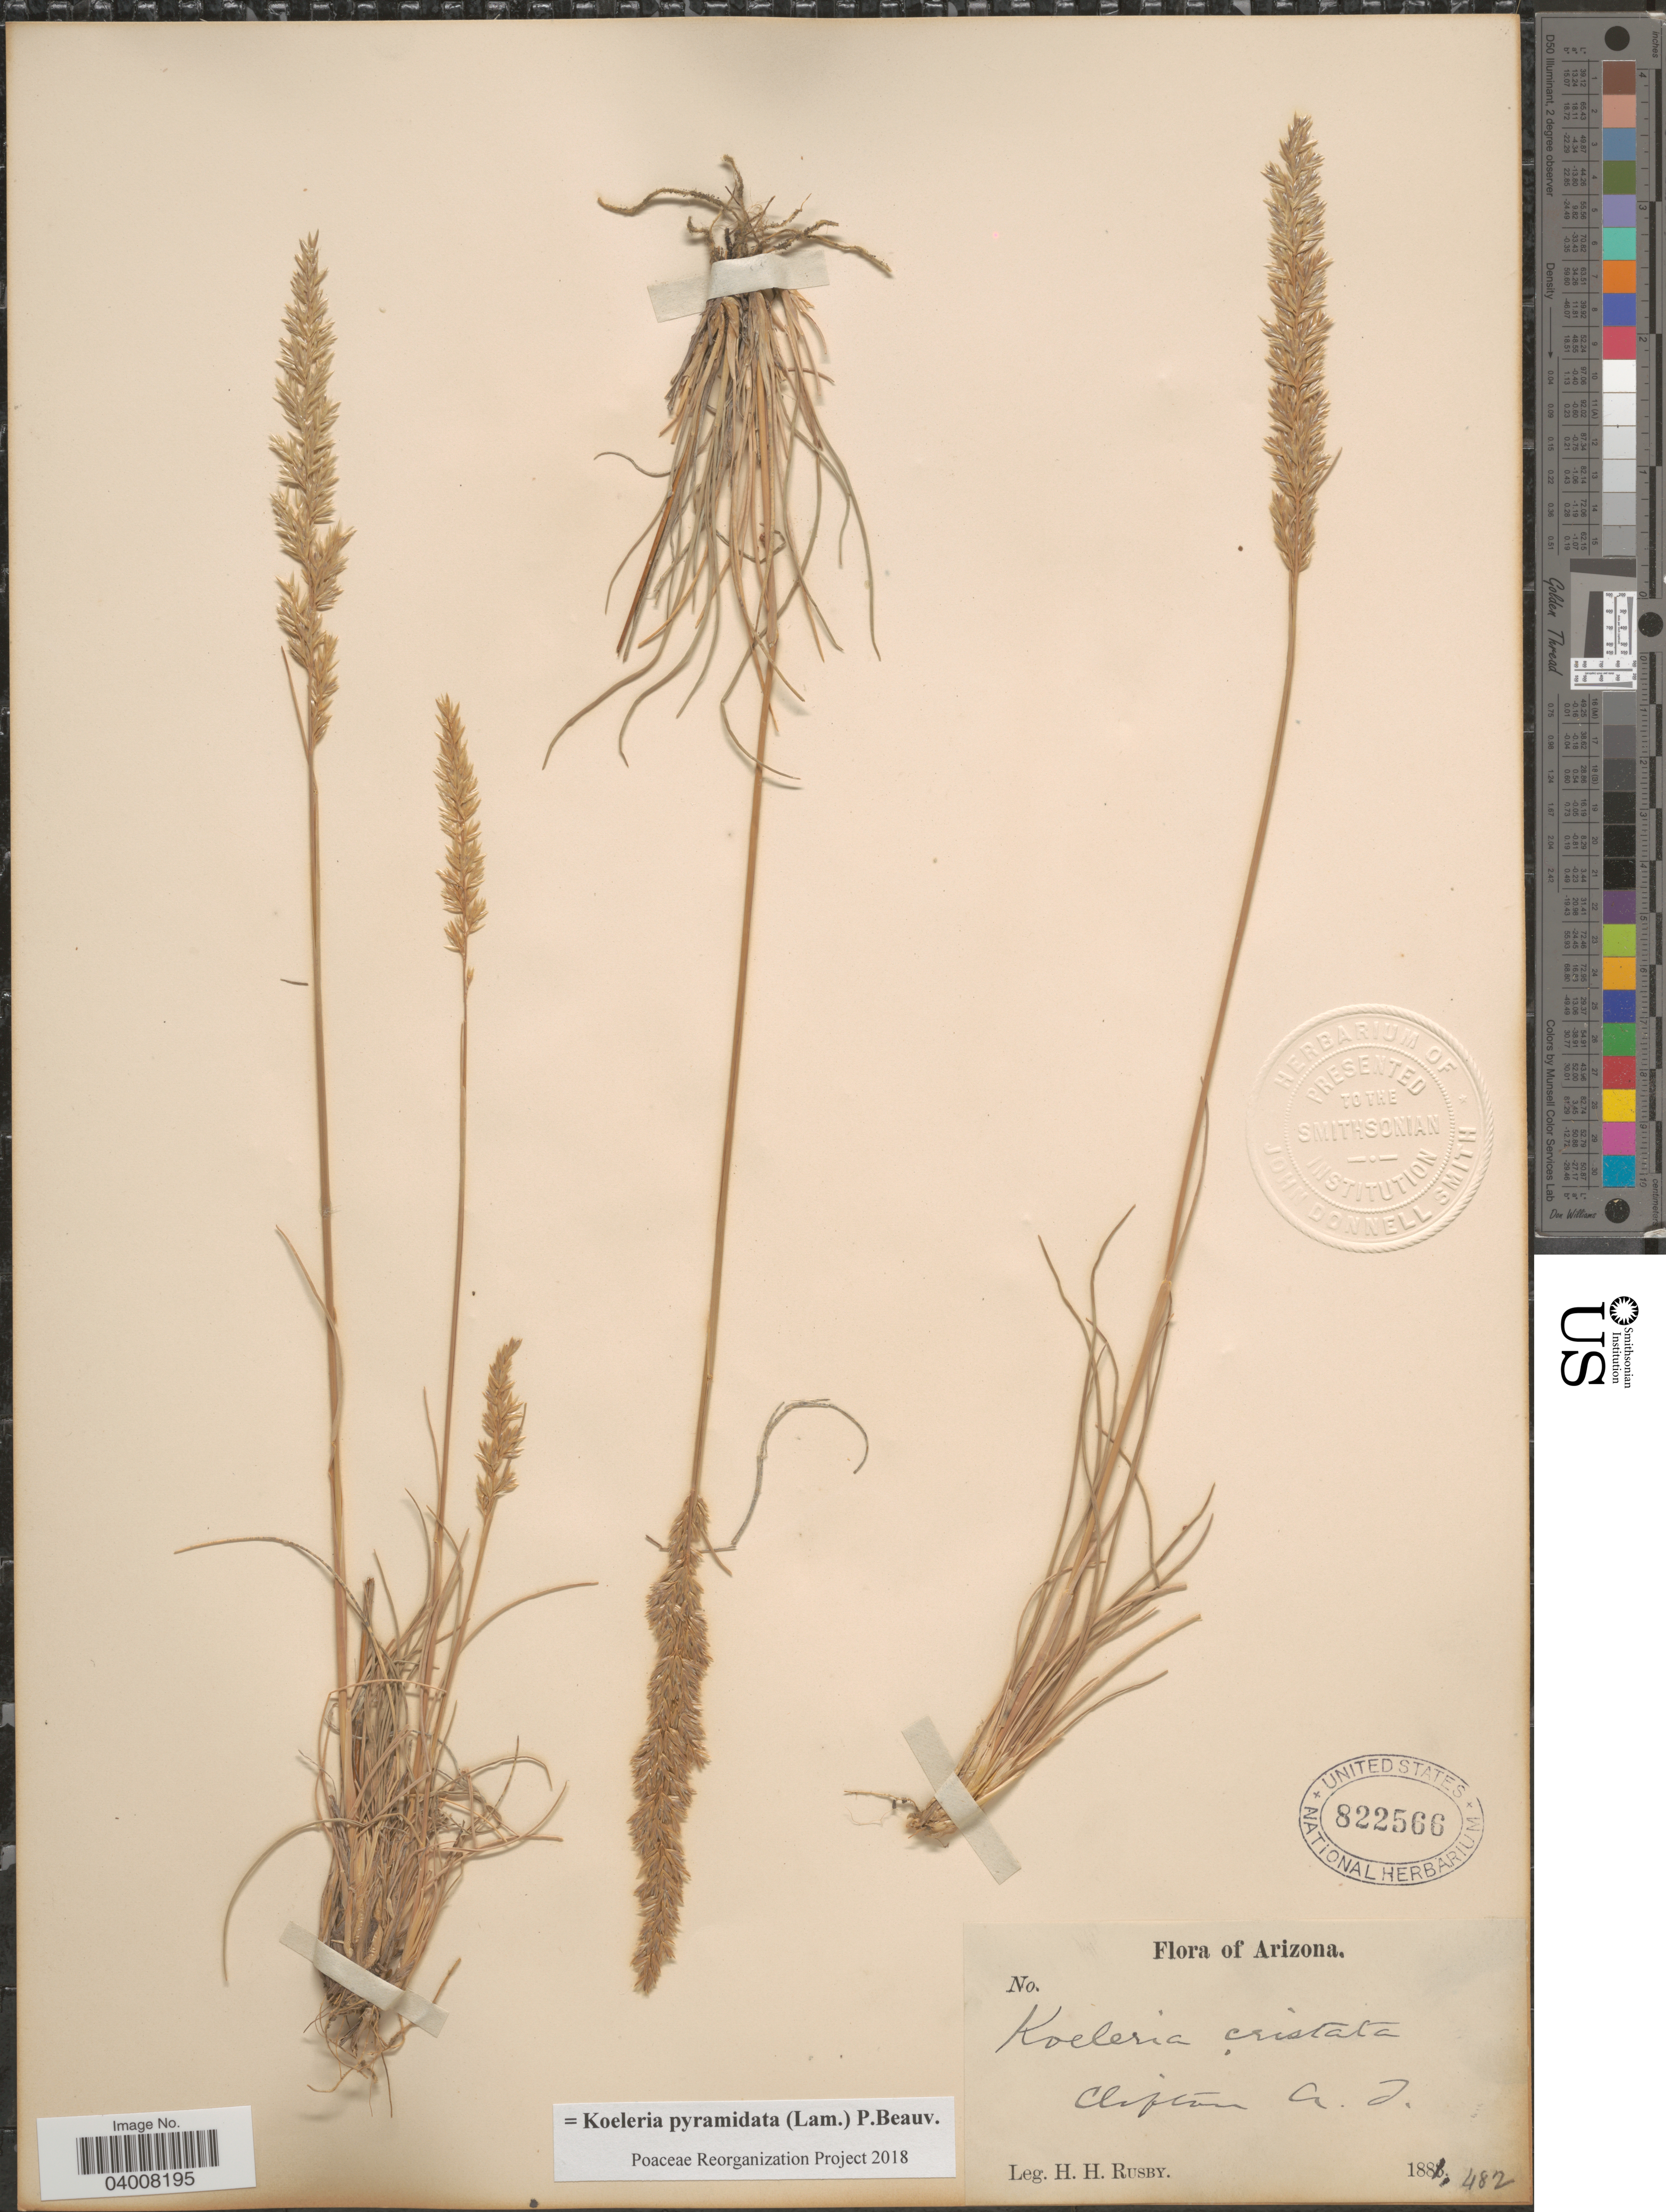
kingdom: Plantae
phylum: Tracheophyta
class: Liliopsida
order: Poales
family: Poaceae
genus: Koeleria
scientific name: Koeleria pyramidata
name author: (Lam.) P. Beauv.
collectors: H. H. Rusby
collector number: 482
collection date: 1881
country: United States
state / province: Arizona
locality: Clifton A. T.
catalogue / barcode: US 822566